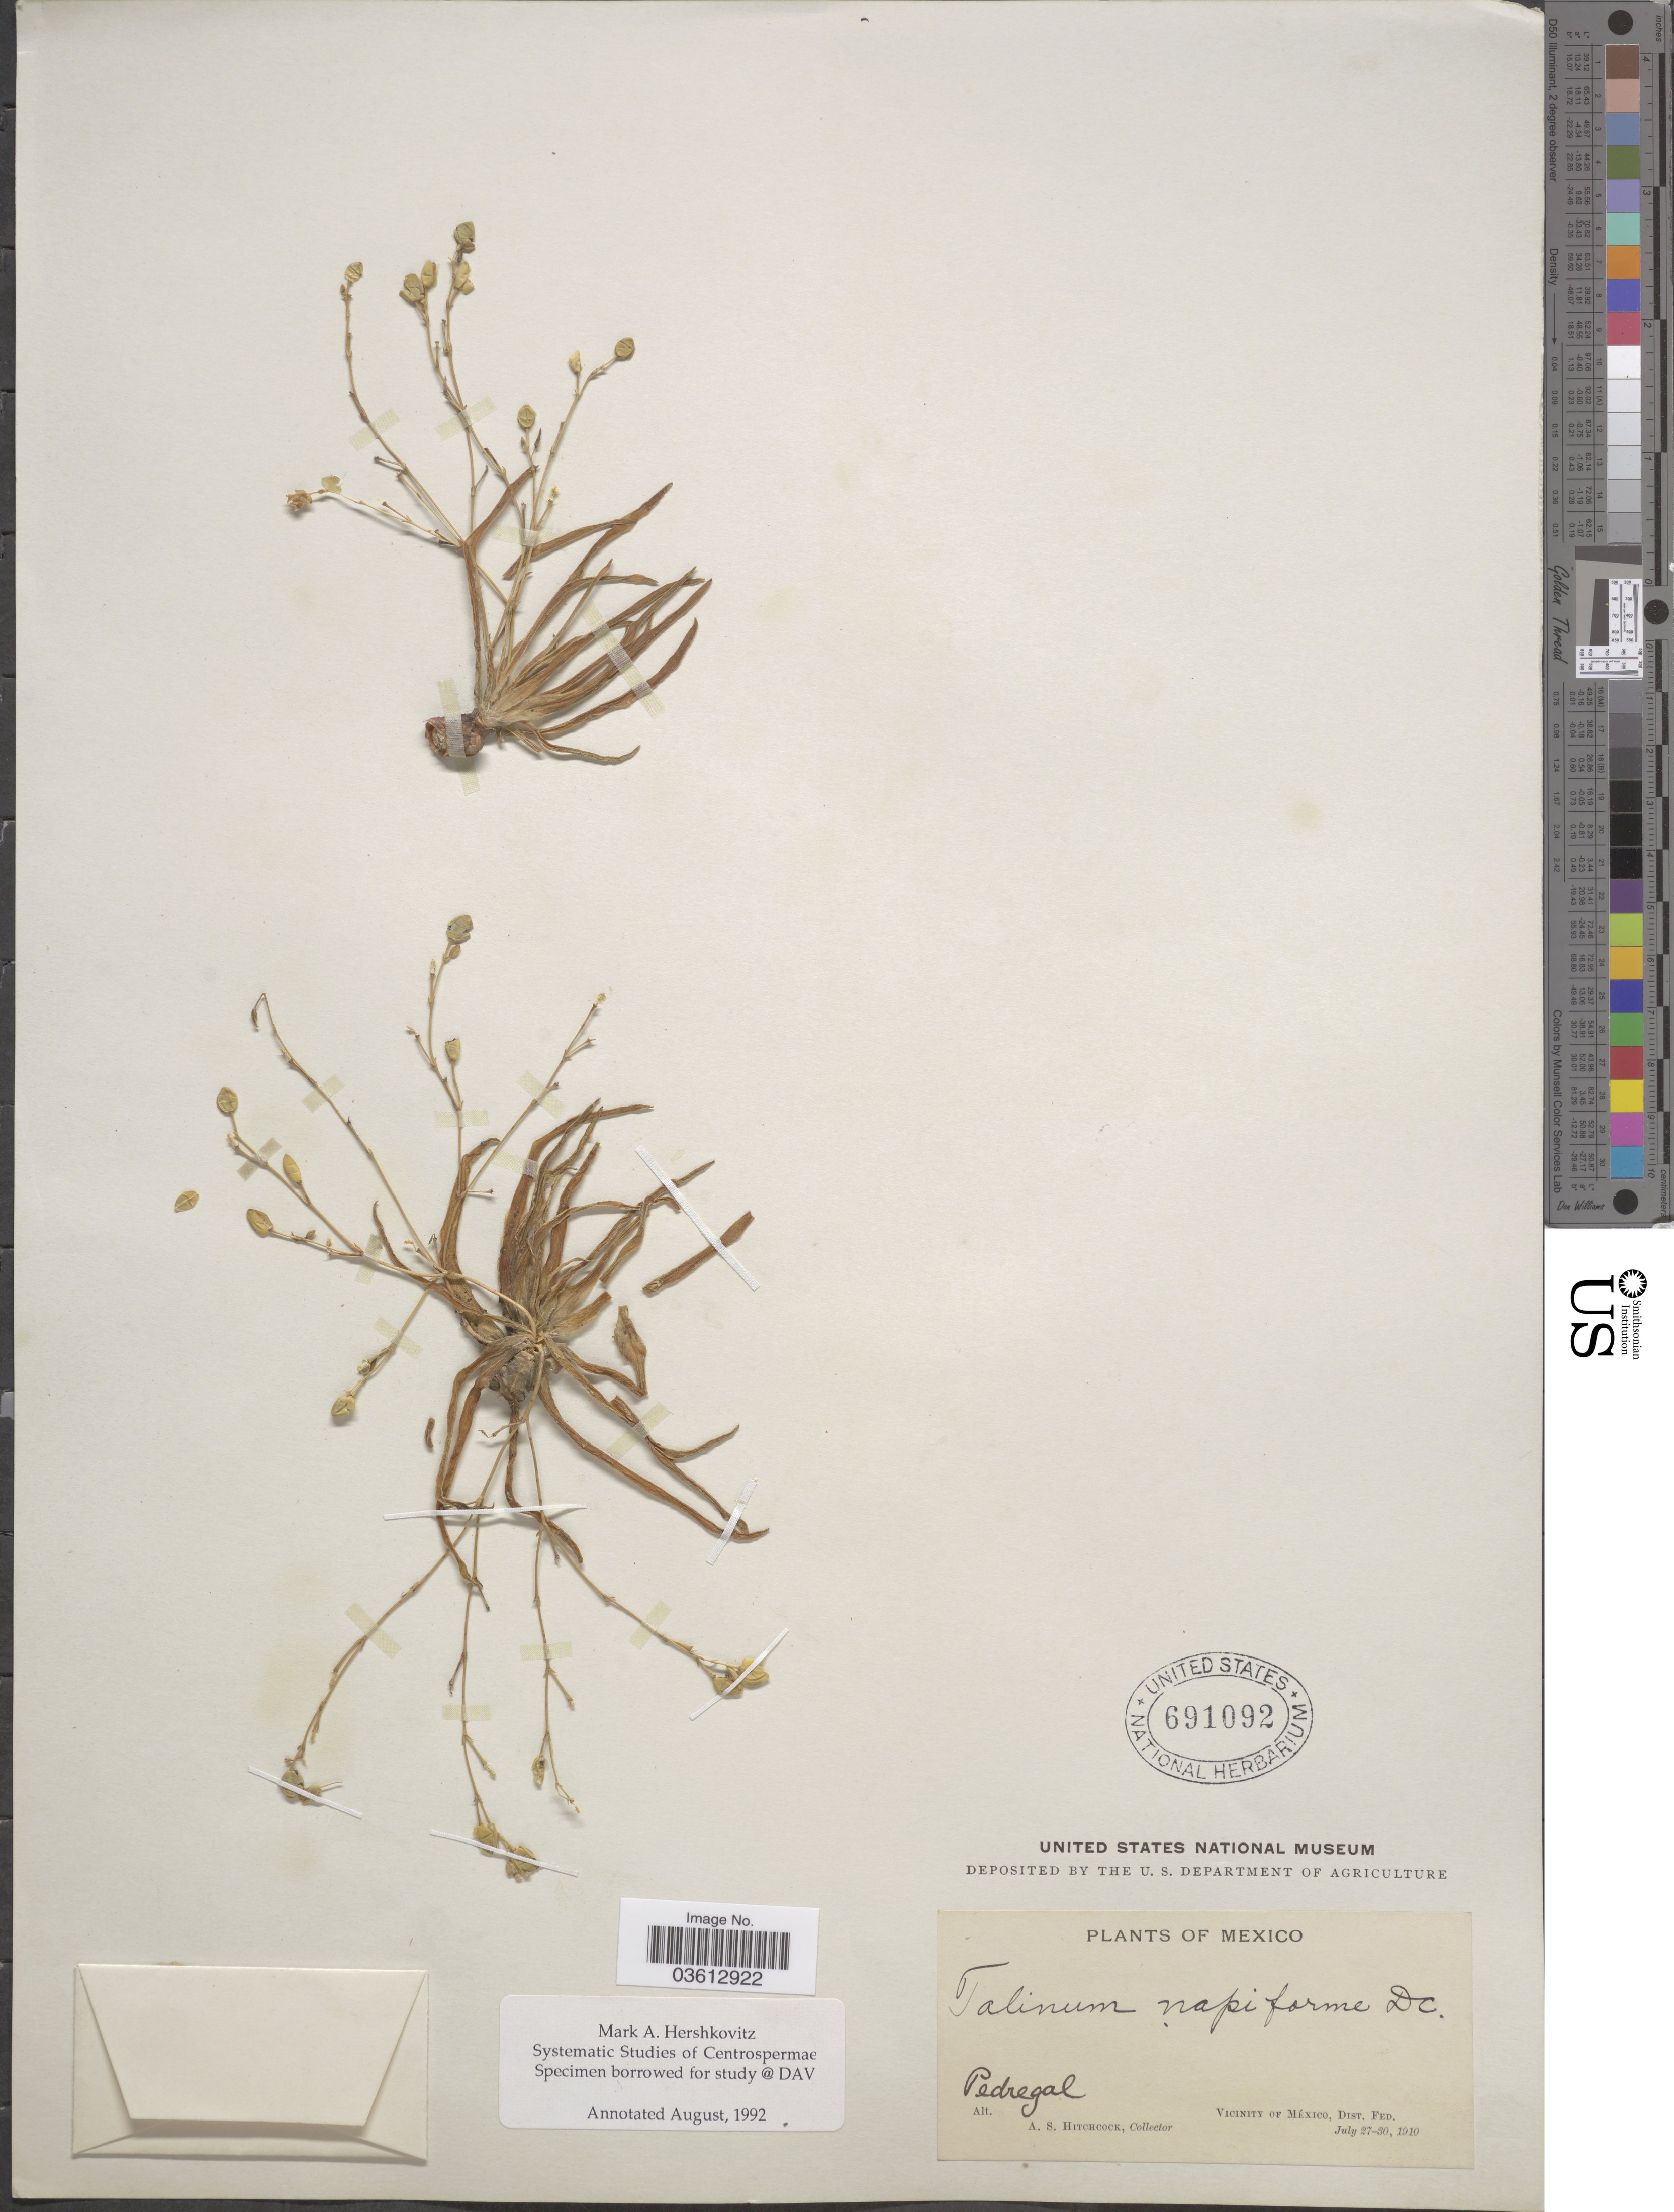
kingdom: Plantae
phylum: Tracheophyta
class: Magnoliopsida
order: Caryophyllales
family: Talinaceae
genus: Talinum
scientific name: Talinum napiforme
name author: DC.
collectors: A. S. Hitchcock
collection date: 1910-07-27/1910-07-30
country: Mexico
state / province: Distrito Federal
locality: Pedregal. Vicinity of México, Dist. Fed.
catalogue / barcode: US 691092